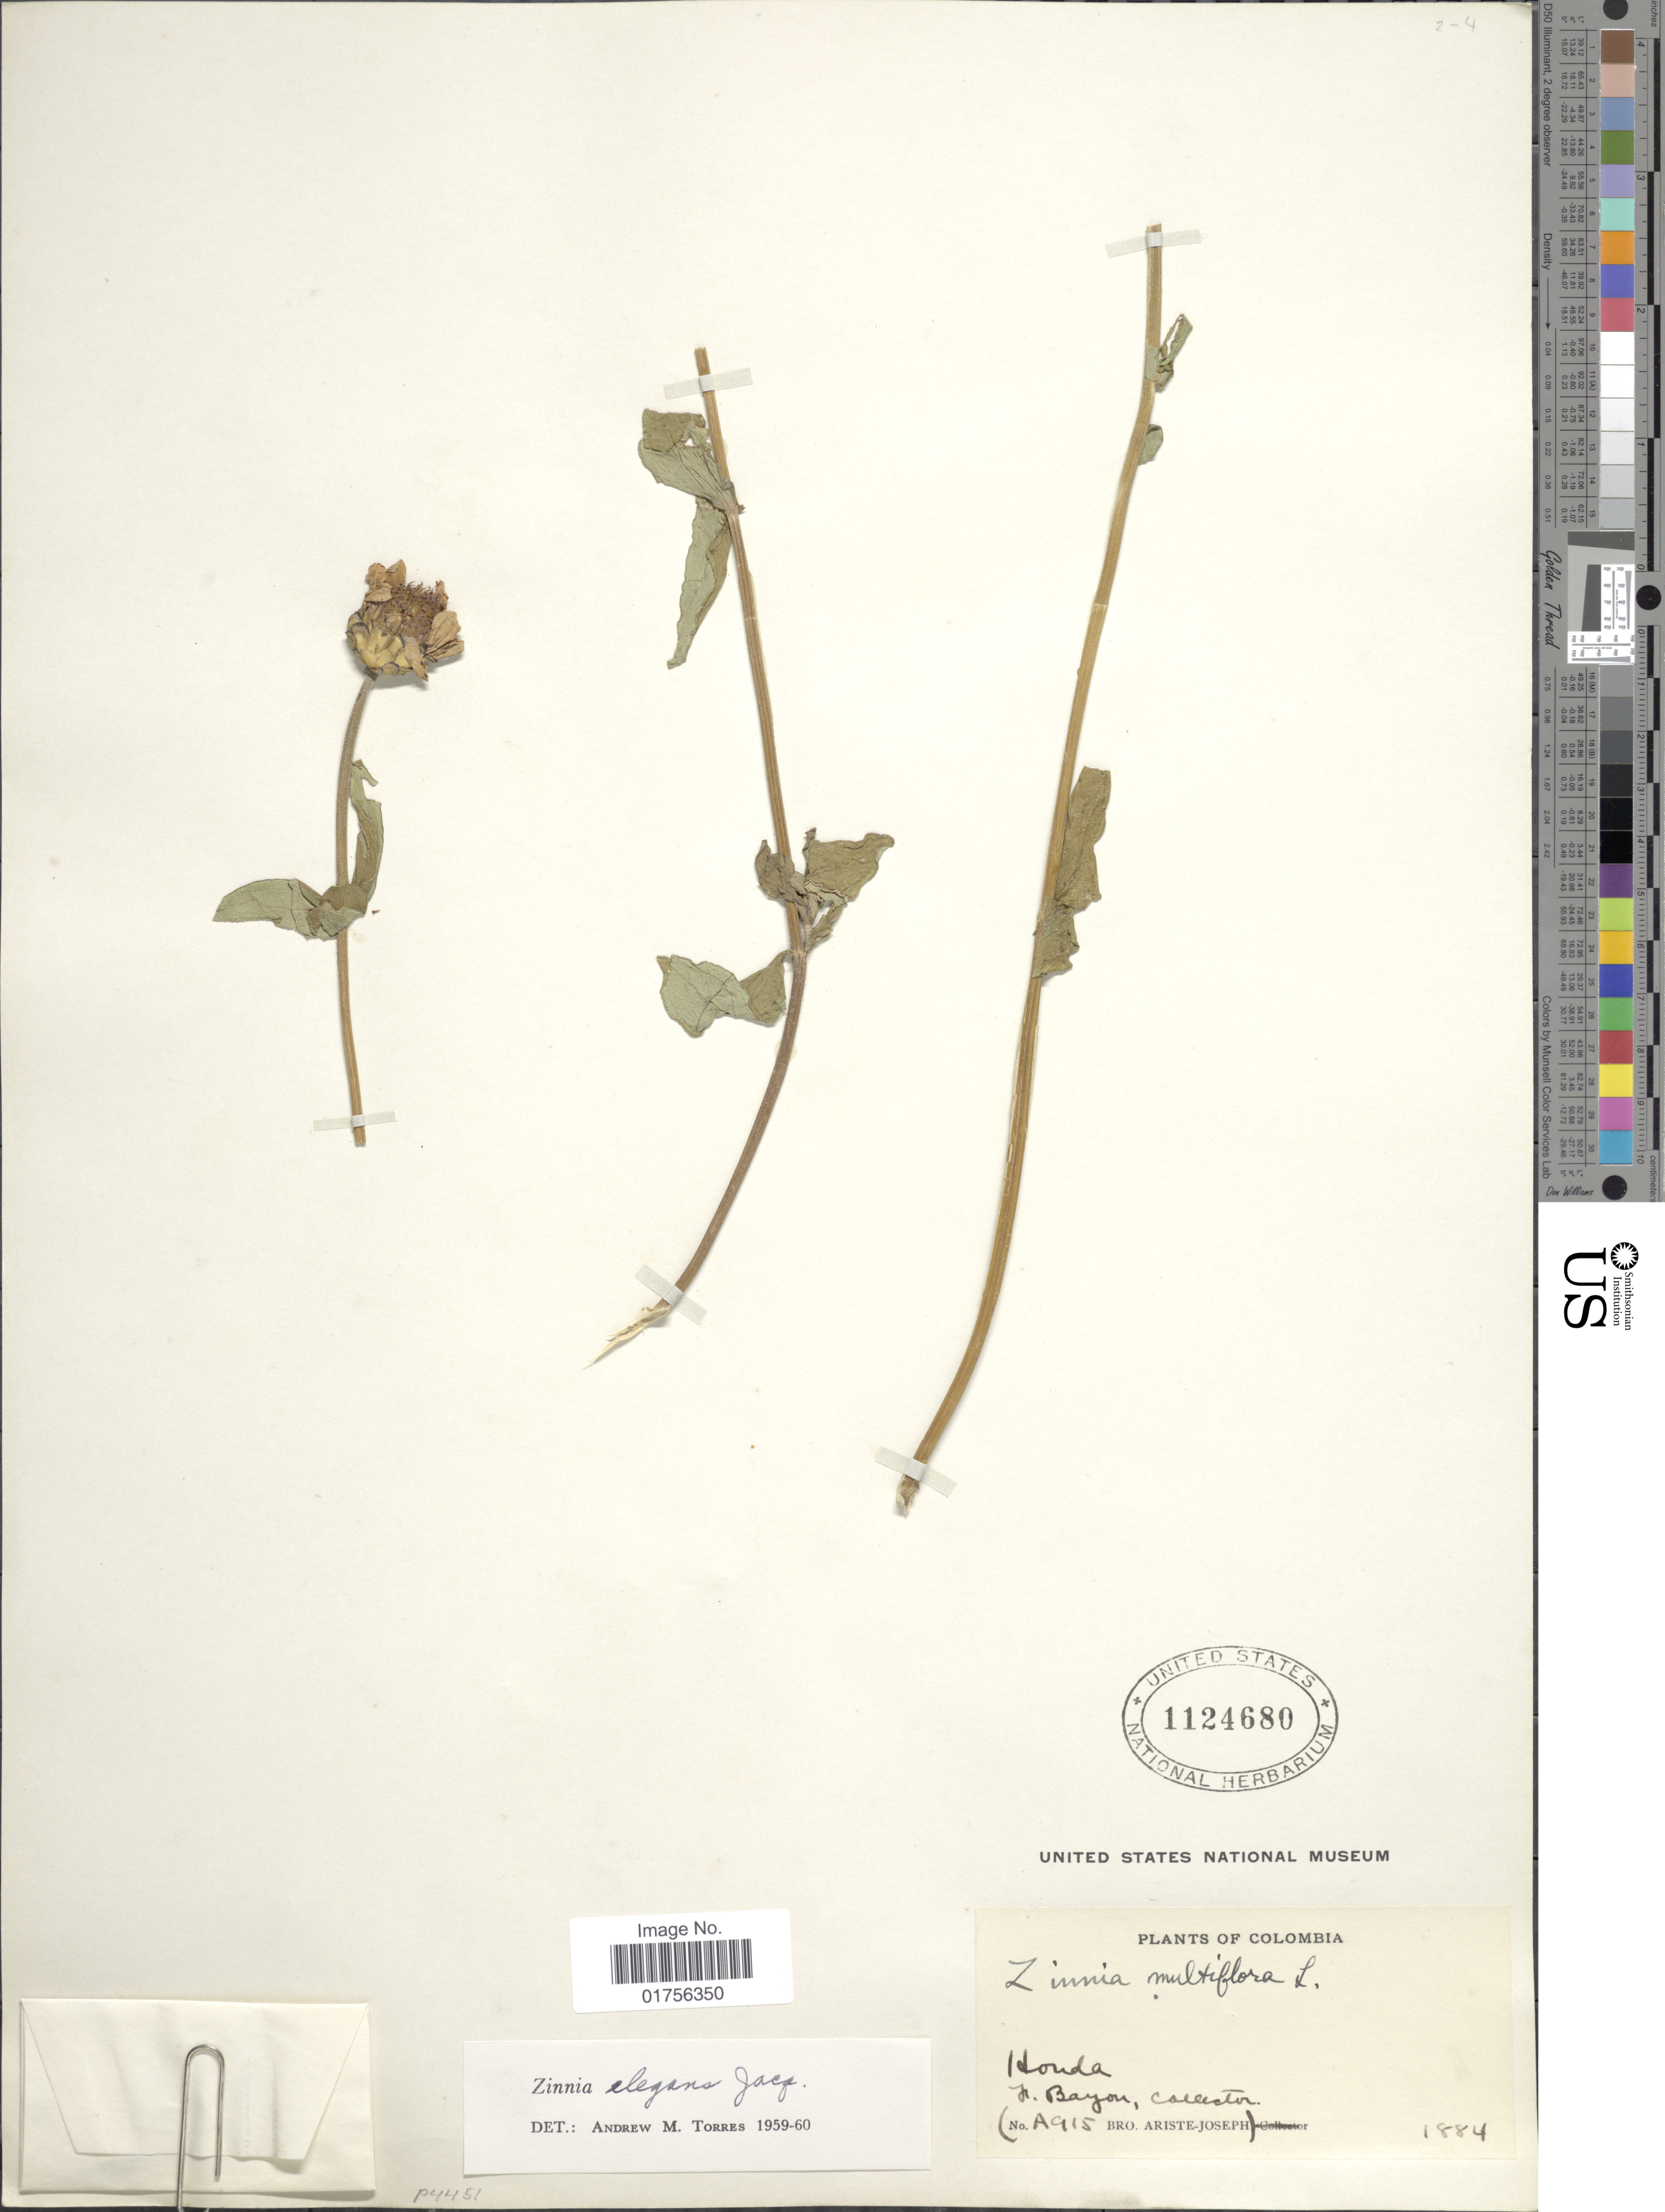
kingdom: Plantae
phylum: Tracheophyta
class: Magnoliopsida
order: Asterales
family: Asteraceae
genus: Zinnia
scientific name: Zinnia elegans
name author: Jacq.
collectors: -. Bayon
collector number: A915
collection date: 1884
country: Colombia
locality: Honda, F. Bayon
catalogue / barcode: US 1124680